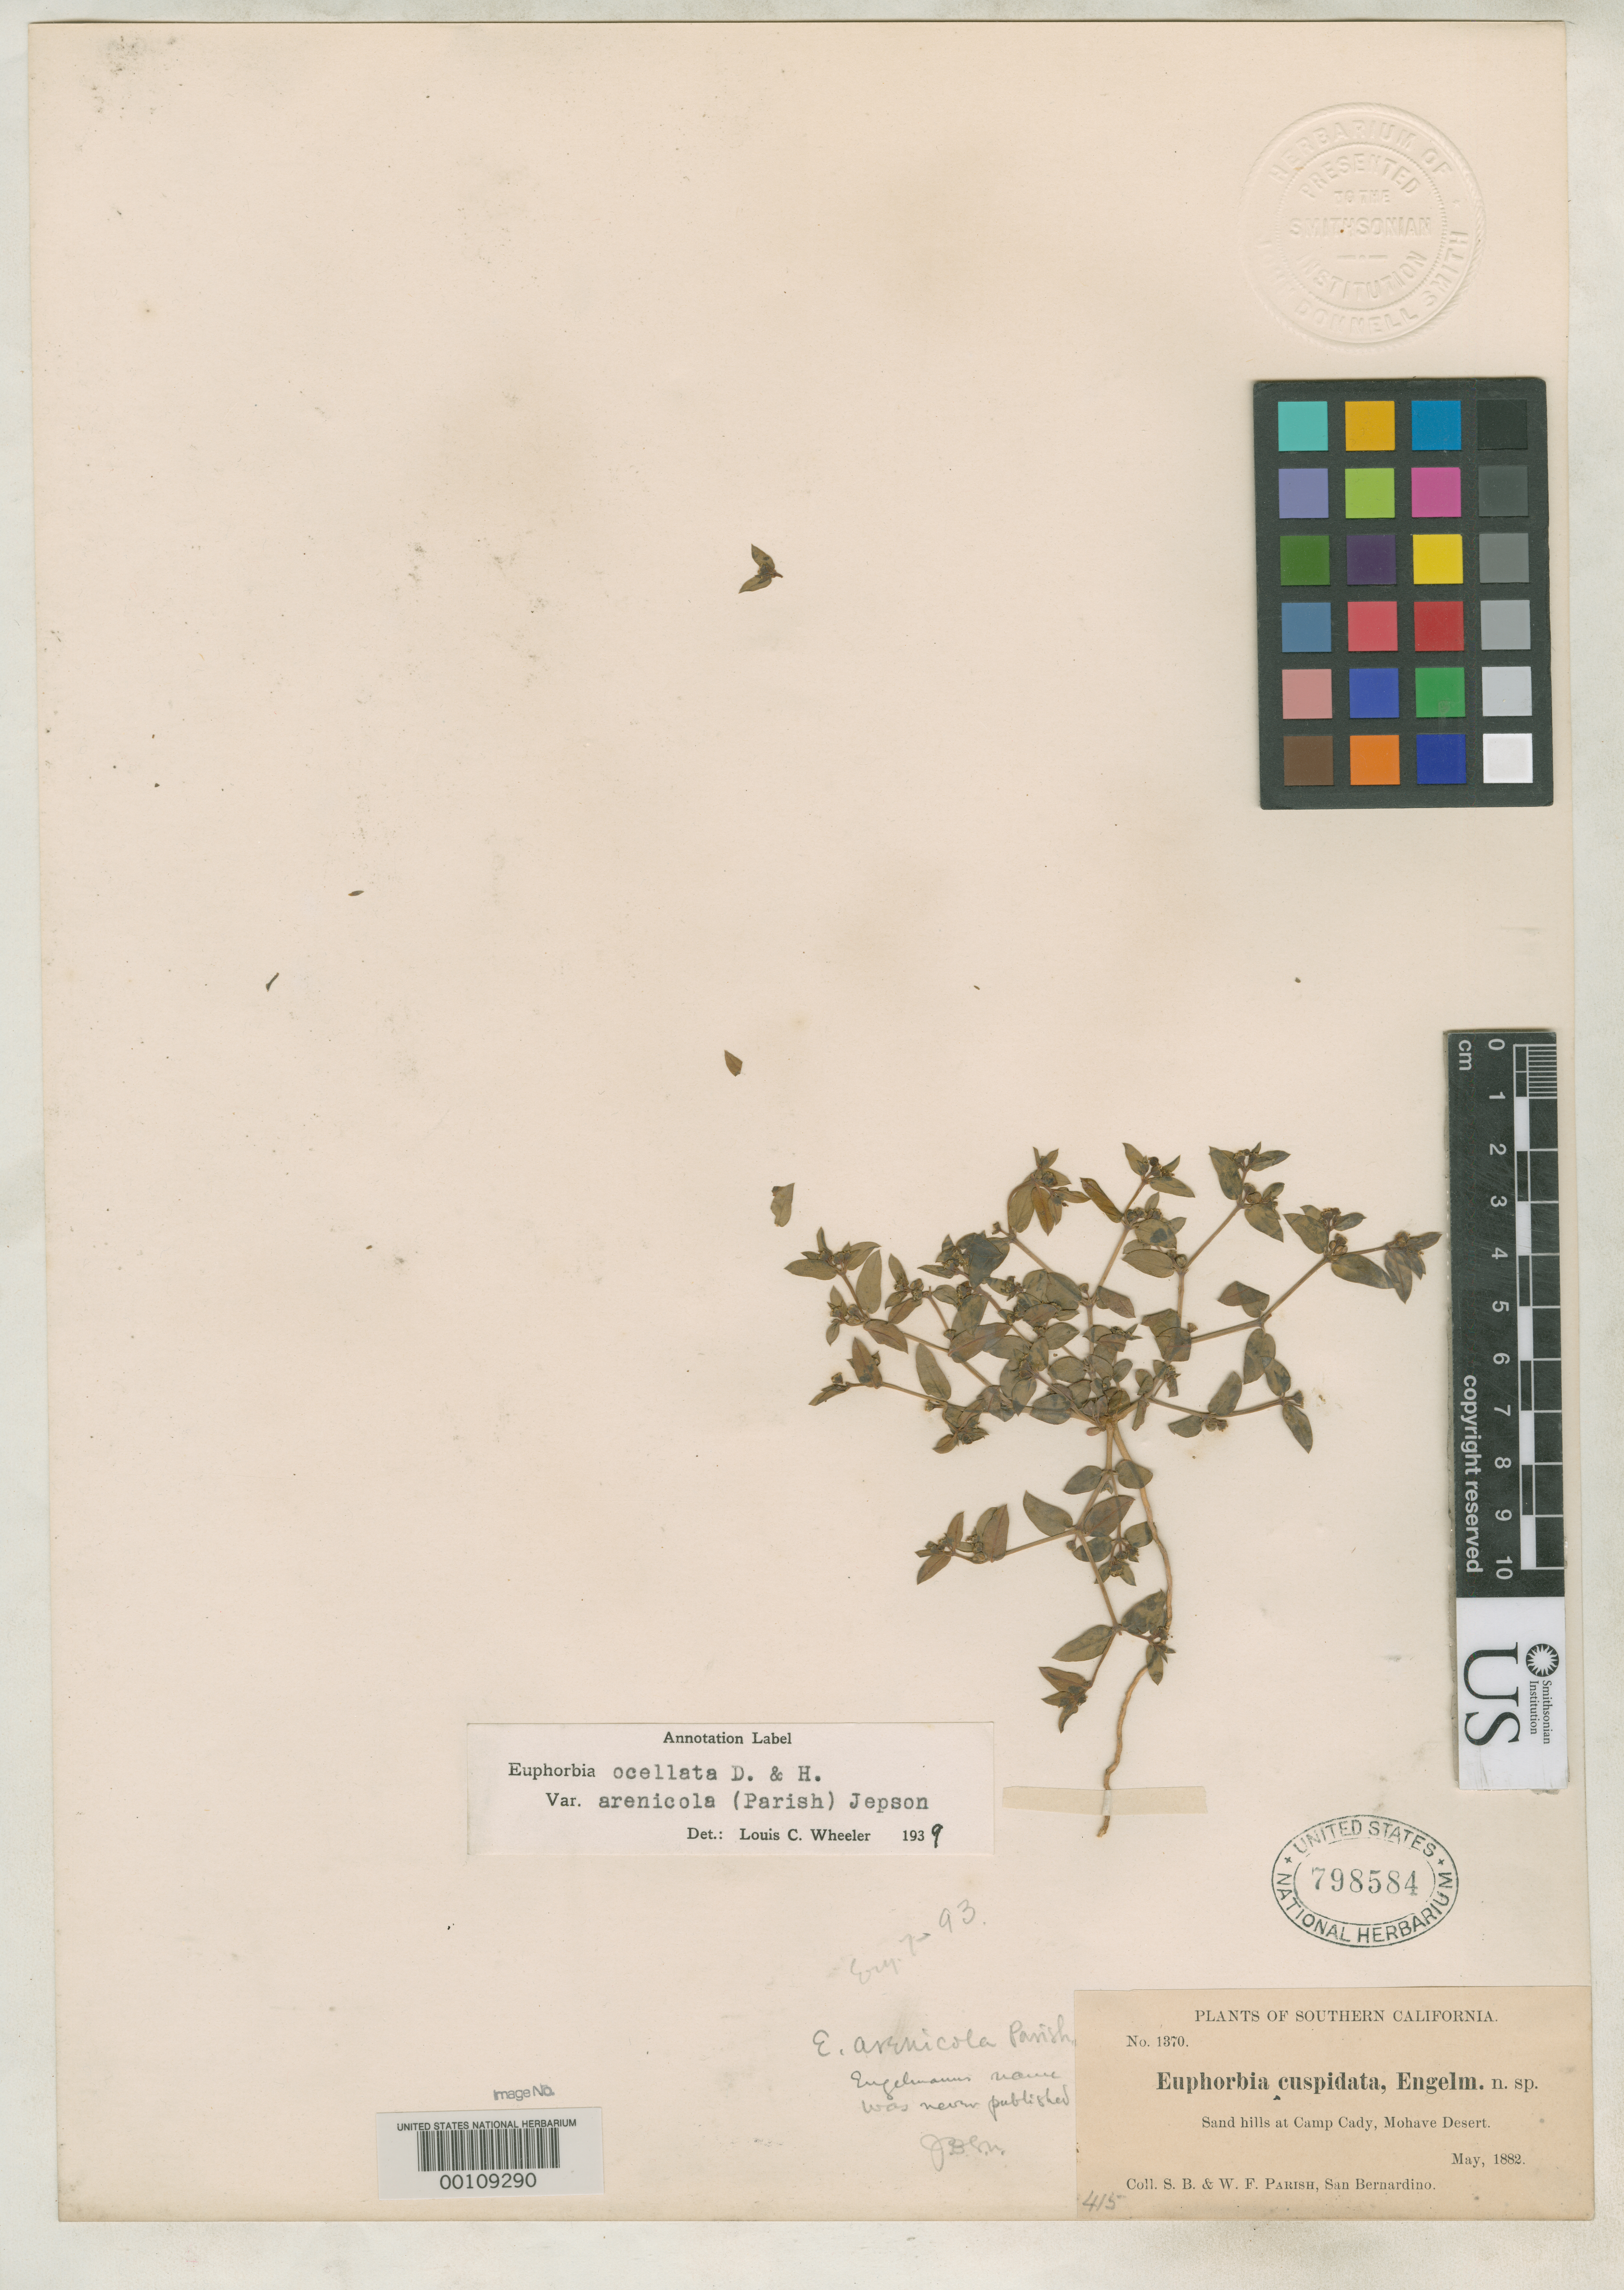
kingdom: Plantae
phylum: Tracheophyta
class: Magnoliopsida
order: Malpighiales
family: Euphorbiaceae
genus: Euphorbia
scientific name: Euphorbia arenicola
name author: Parish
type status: Isotype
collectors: S. B. Parish & W. F. Parish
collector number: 1370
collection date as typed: May 1882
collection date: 1882-05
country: United States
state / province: California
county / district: San Bernardino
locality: Mojave Desert at Camp Cady.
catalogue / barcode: US 798584